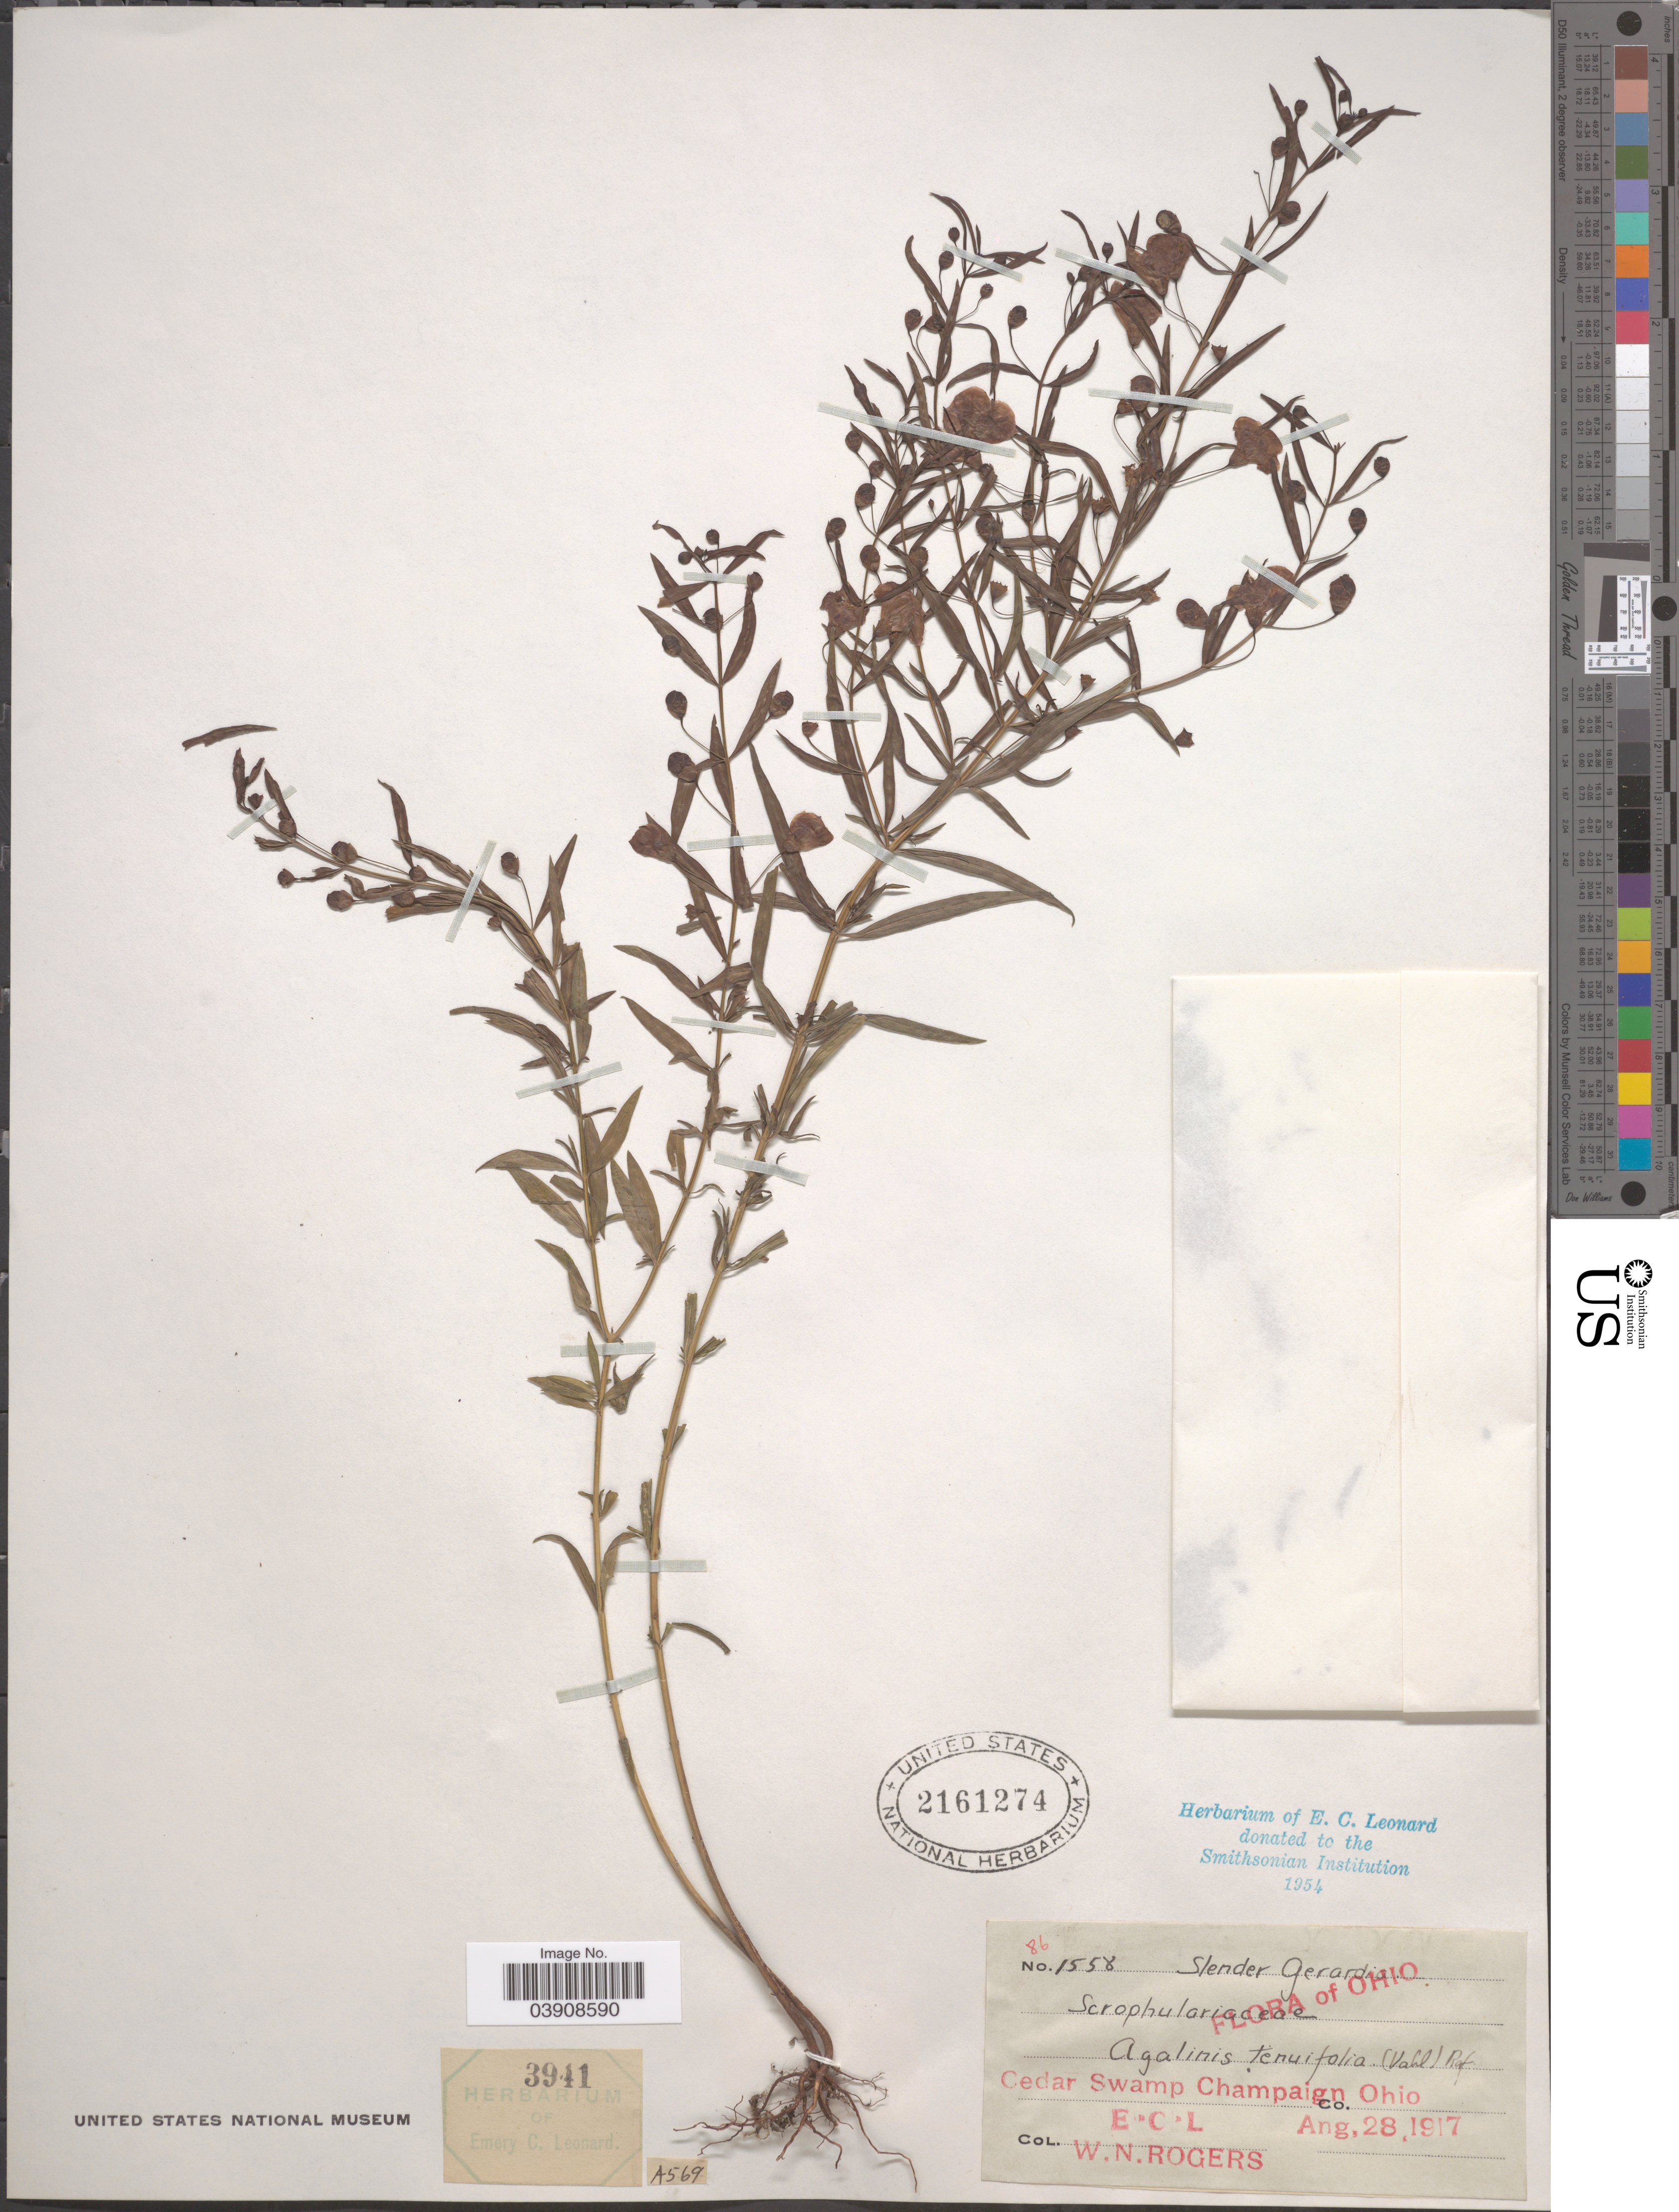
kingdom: Plantae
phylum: Tracheophyta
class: Magnoliopsida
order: Lamiales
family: Orobanchaceae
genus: Agalinis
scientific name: Agalinis tenuifolia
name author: (Vahl) Raf.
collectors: E. C. Leonard & W. Rogers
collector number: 86/1558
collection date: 1917-08-28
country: United States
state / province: Ohio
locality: Cedar Swamp Champaign Co.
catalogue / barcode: US 2161274